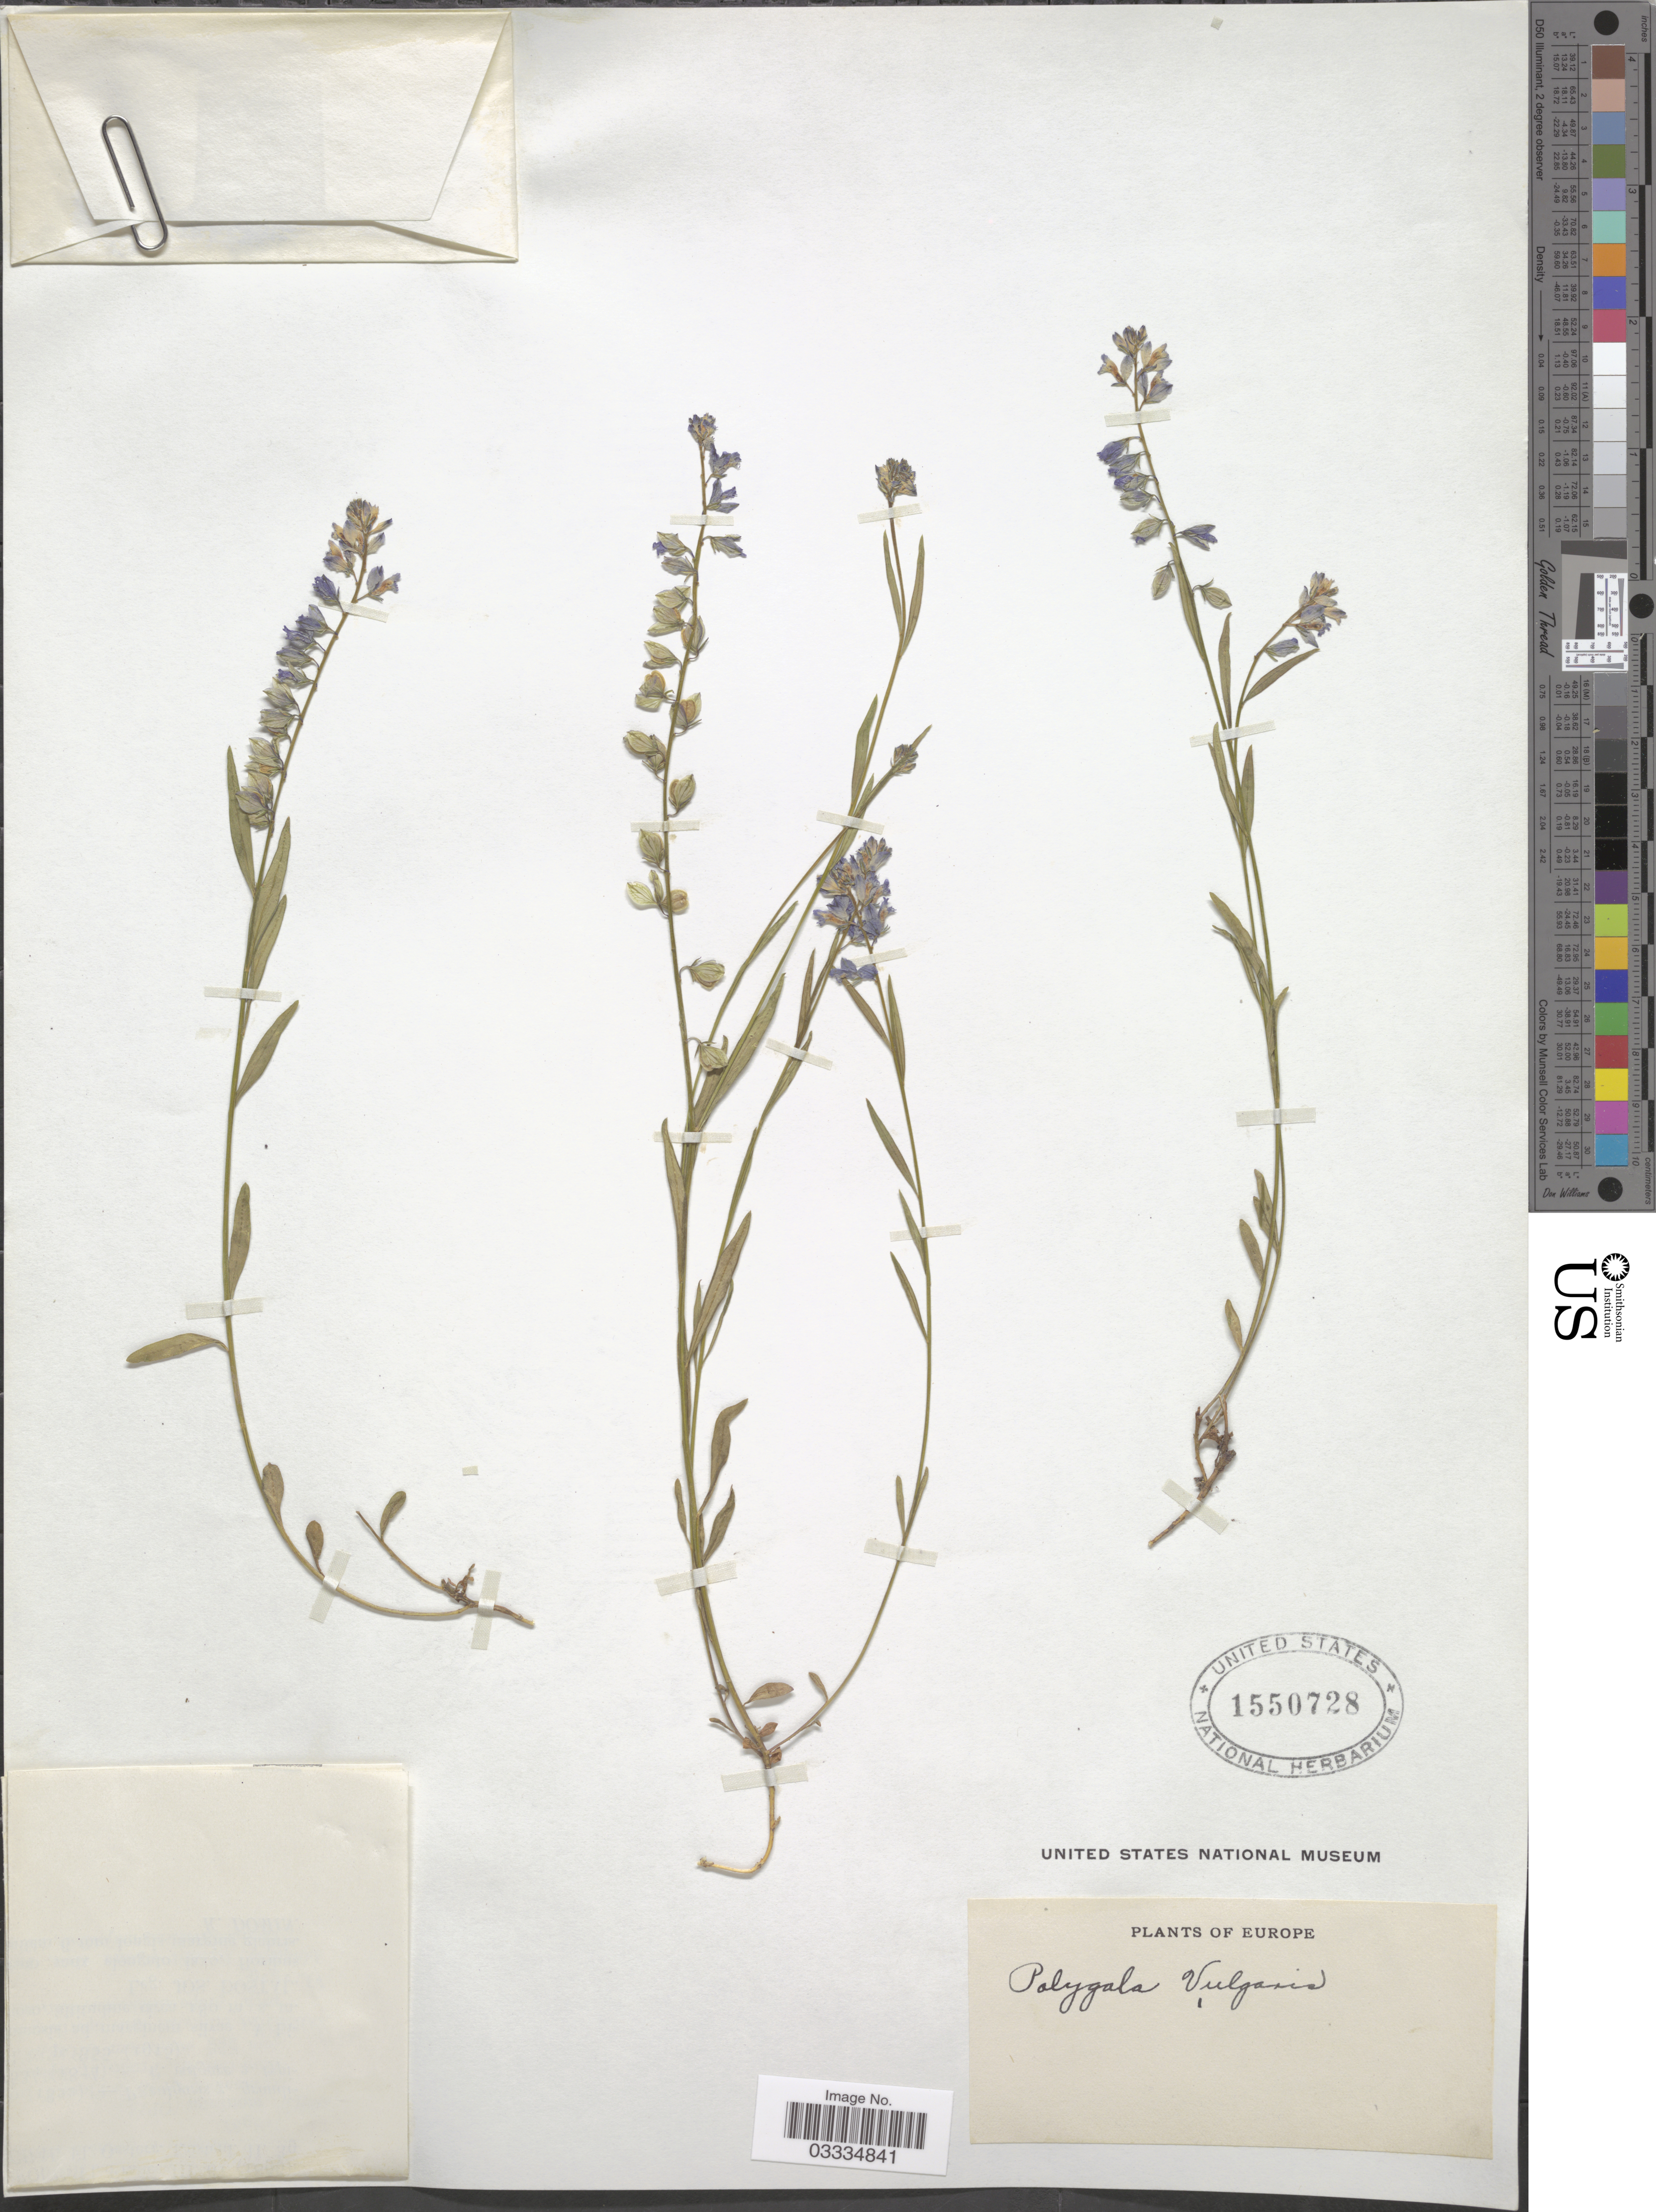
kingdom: Plantae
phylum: Tracheophyta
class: Magnoliopsida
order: Fabales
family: Polygalaceae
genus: Polygala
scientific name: Polygala vulgaris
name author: L.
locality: Europe.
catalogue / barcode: US 1550728